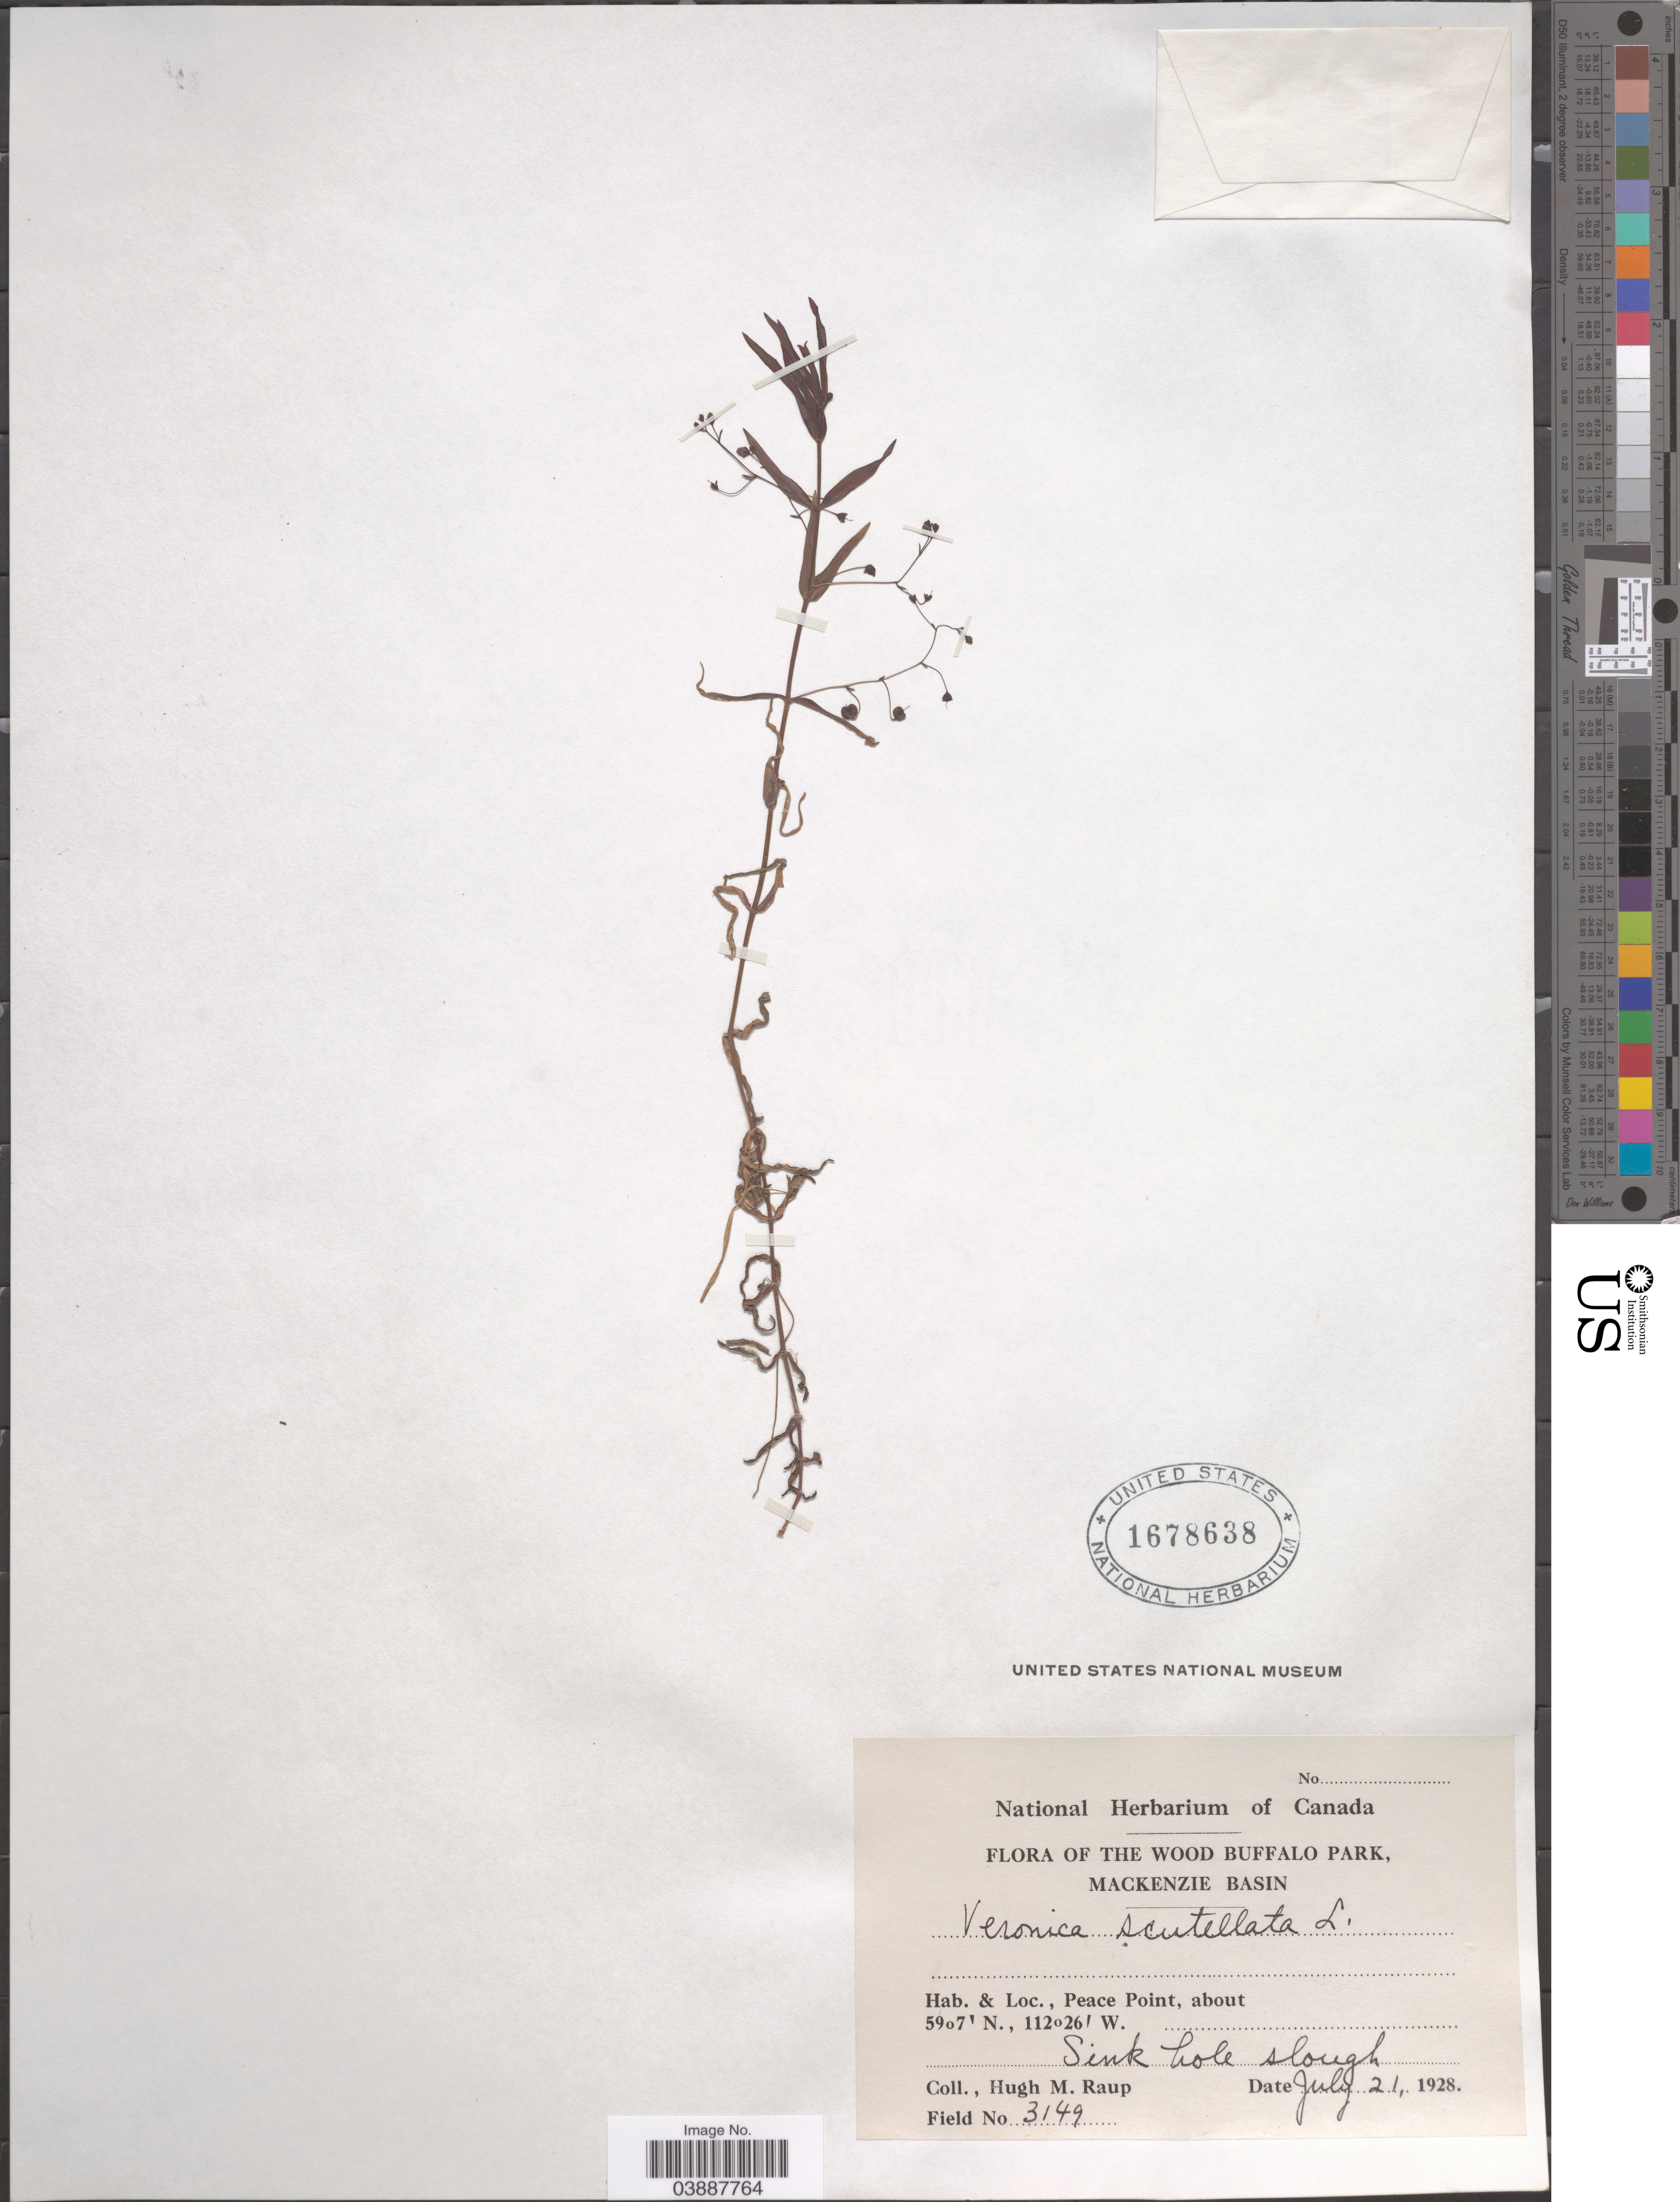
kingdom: Plantae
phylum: Tracheophyta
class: Magnoliopsida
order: Lamiales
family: Plantaginaceae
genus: Veronica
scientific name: Veronica scutellata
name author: L.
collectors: H. Raup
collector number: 3149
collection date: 1928-07-21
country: Canada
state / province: Northwest Territories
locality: The Wood Buffalo Park, Mackenzie Basin. Peace Point.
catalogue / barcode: US 1678638